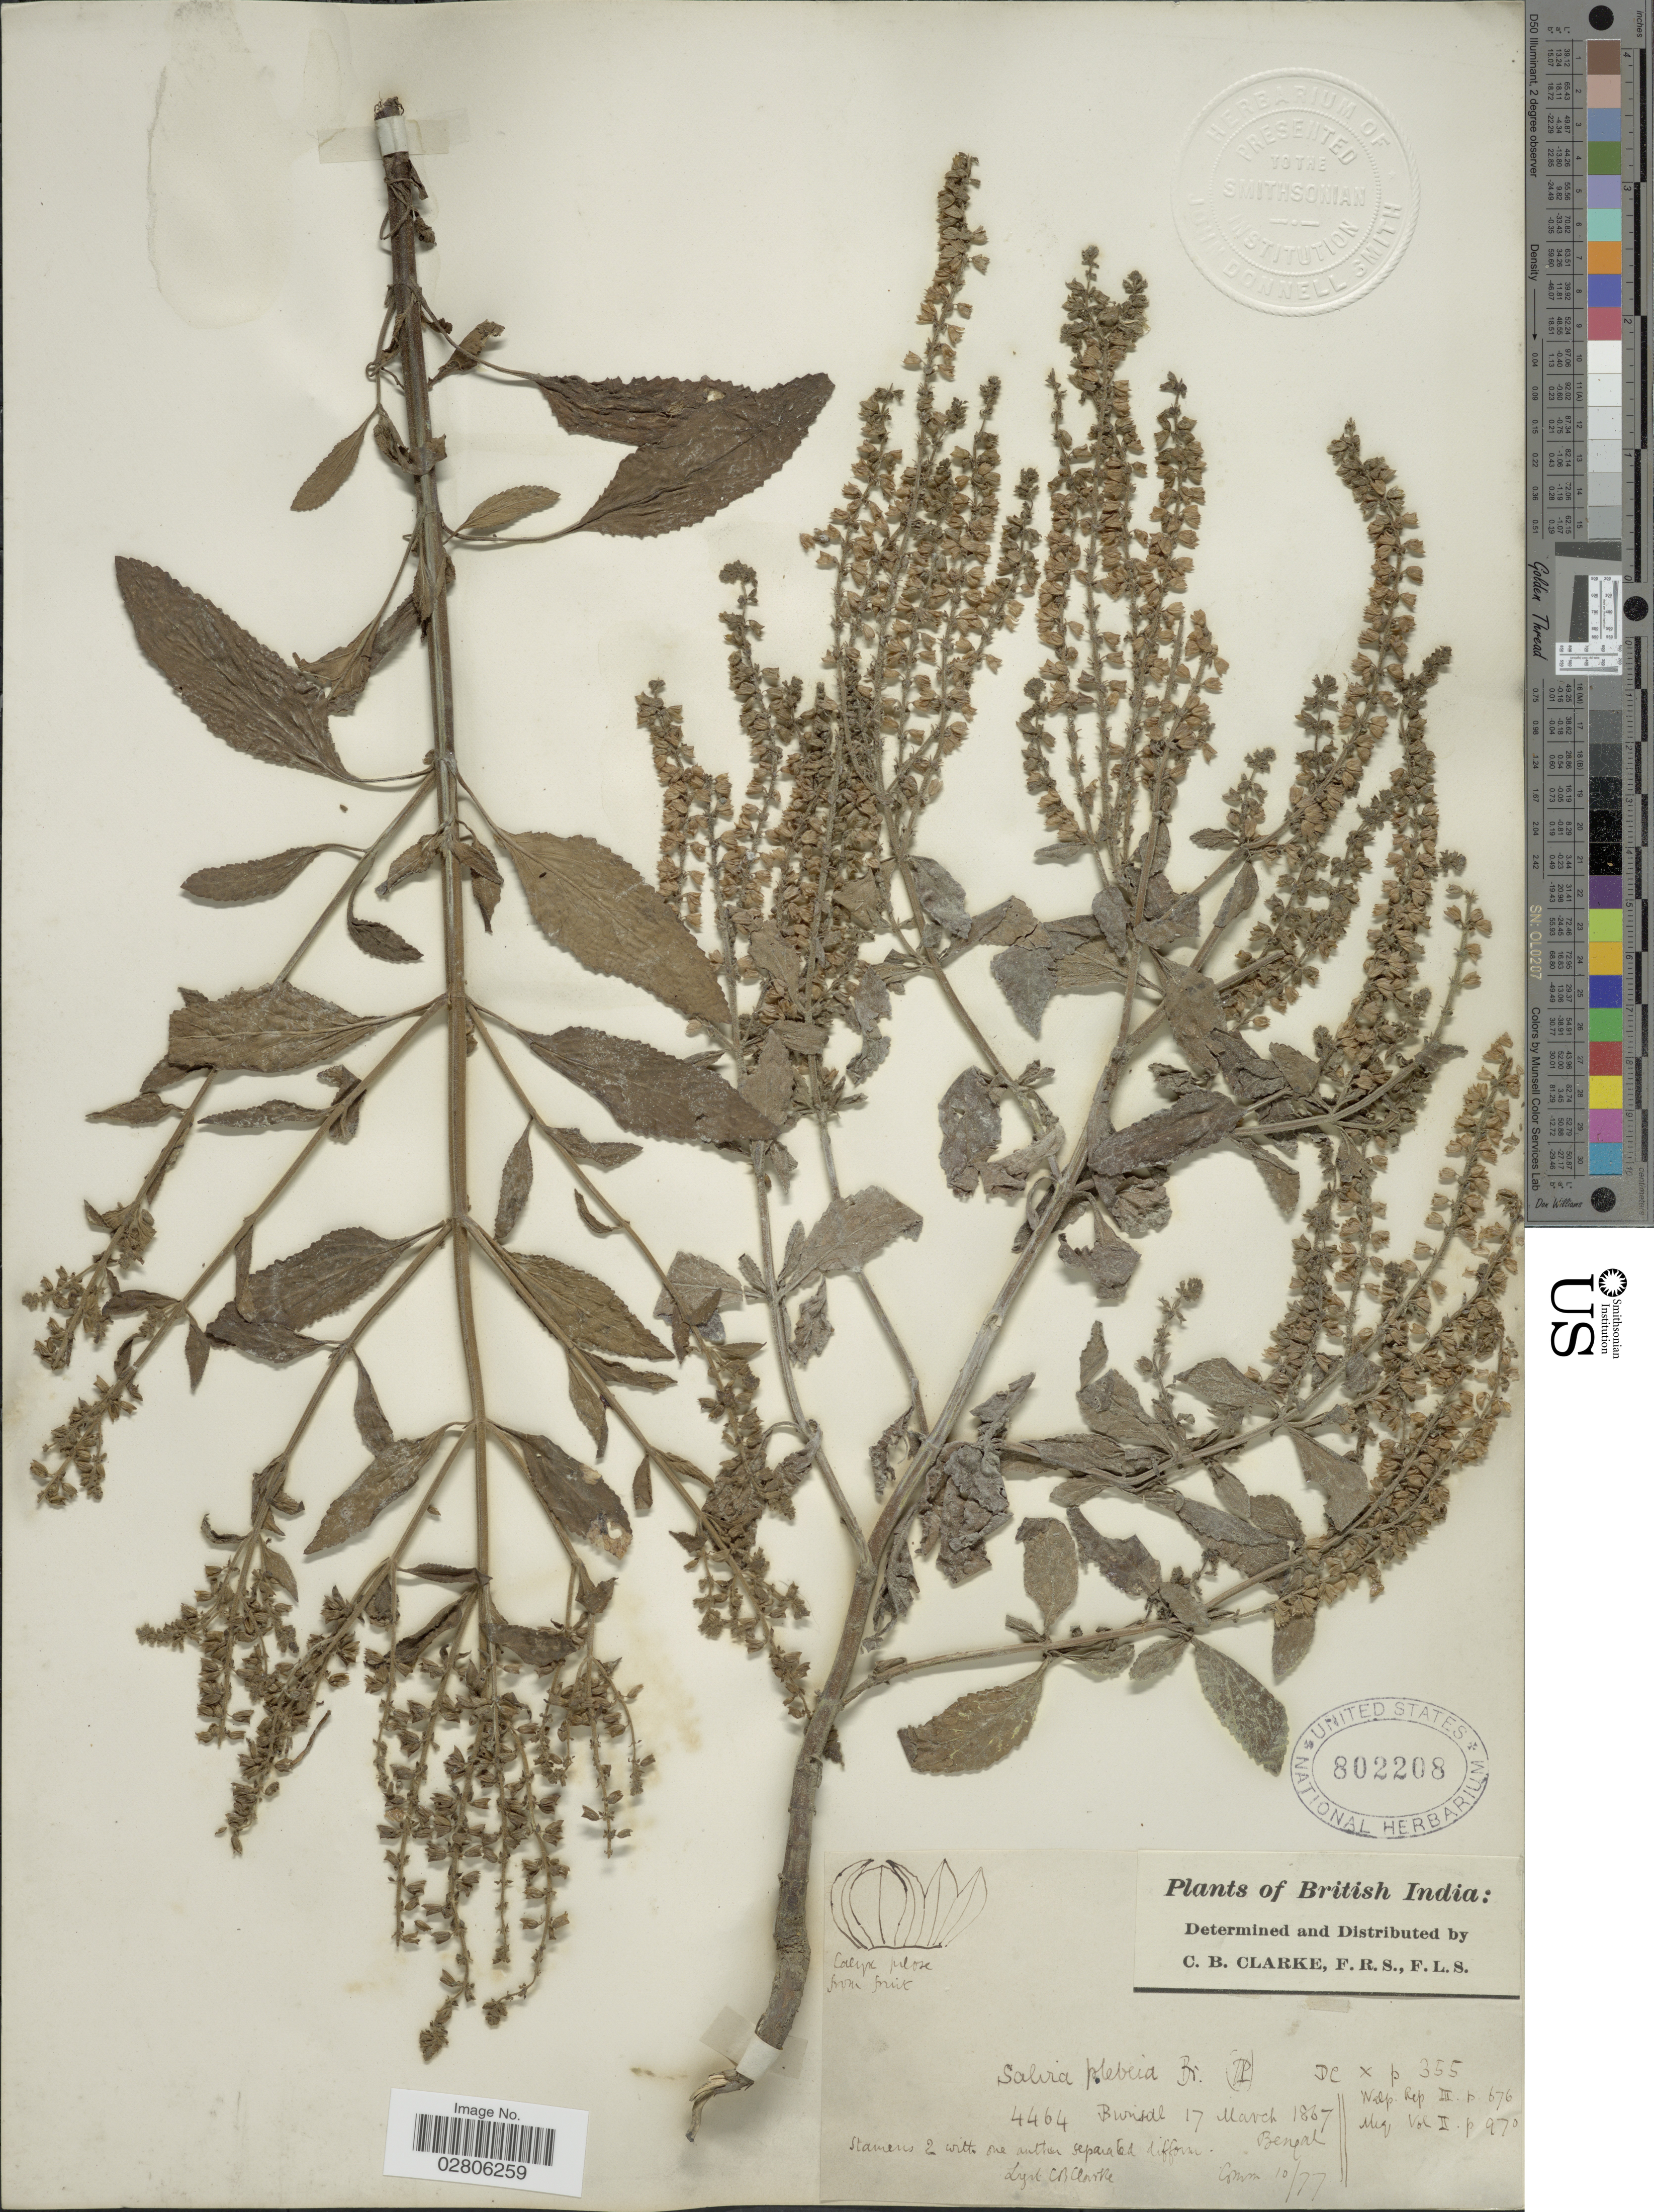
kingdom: Plantae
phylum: Tracheophyta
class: Magnoliopsida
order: Lamiales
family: Lamiaceae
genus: Salvia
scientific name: Salvia plebeia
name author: R. Br.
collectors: C. B. Clarke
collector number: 4464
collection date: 1867-03-17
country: India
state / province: West Bengal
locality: British India, Bwinsal [interpreted]. Bengal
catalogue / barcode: US 802208